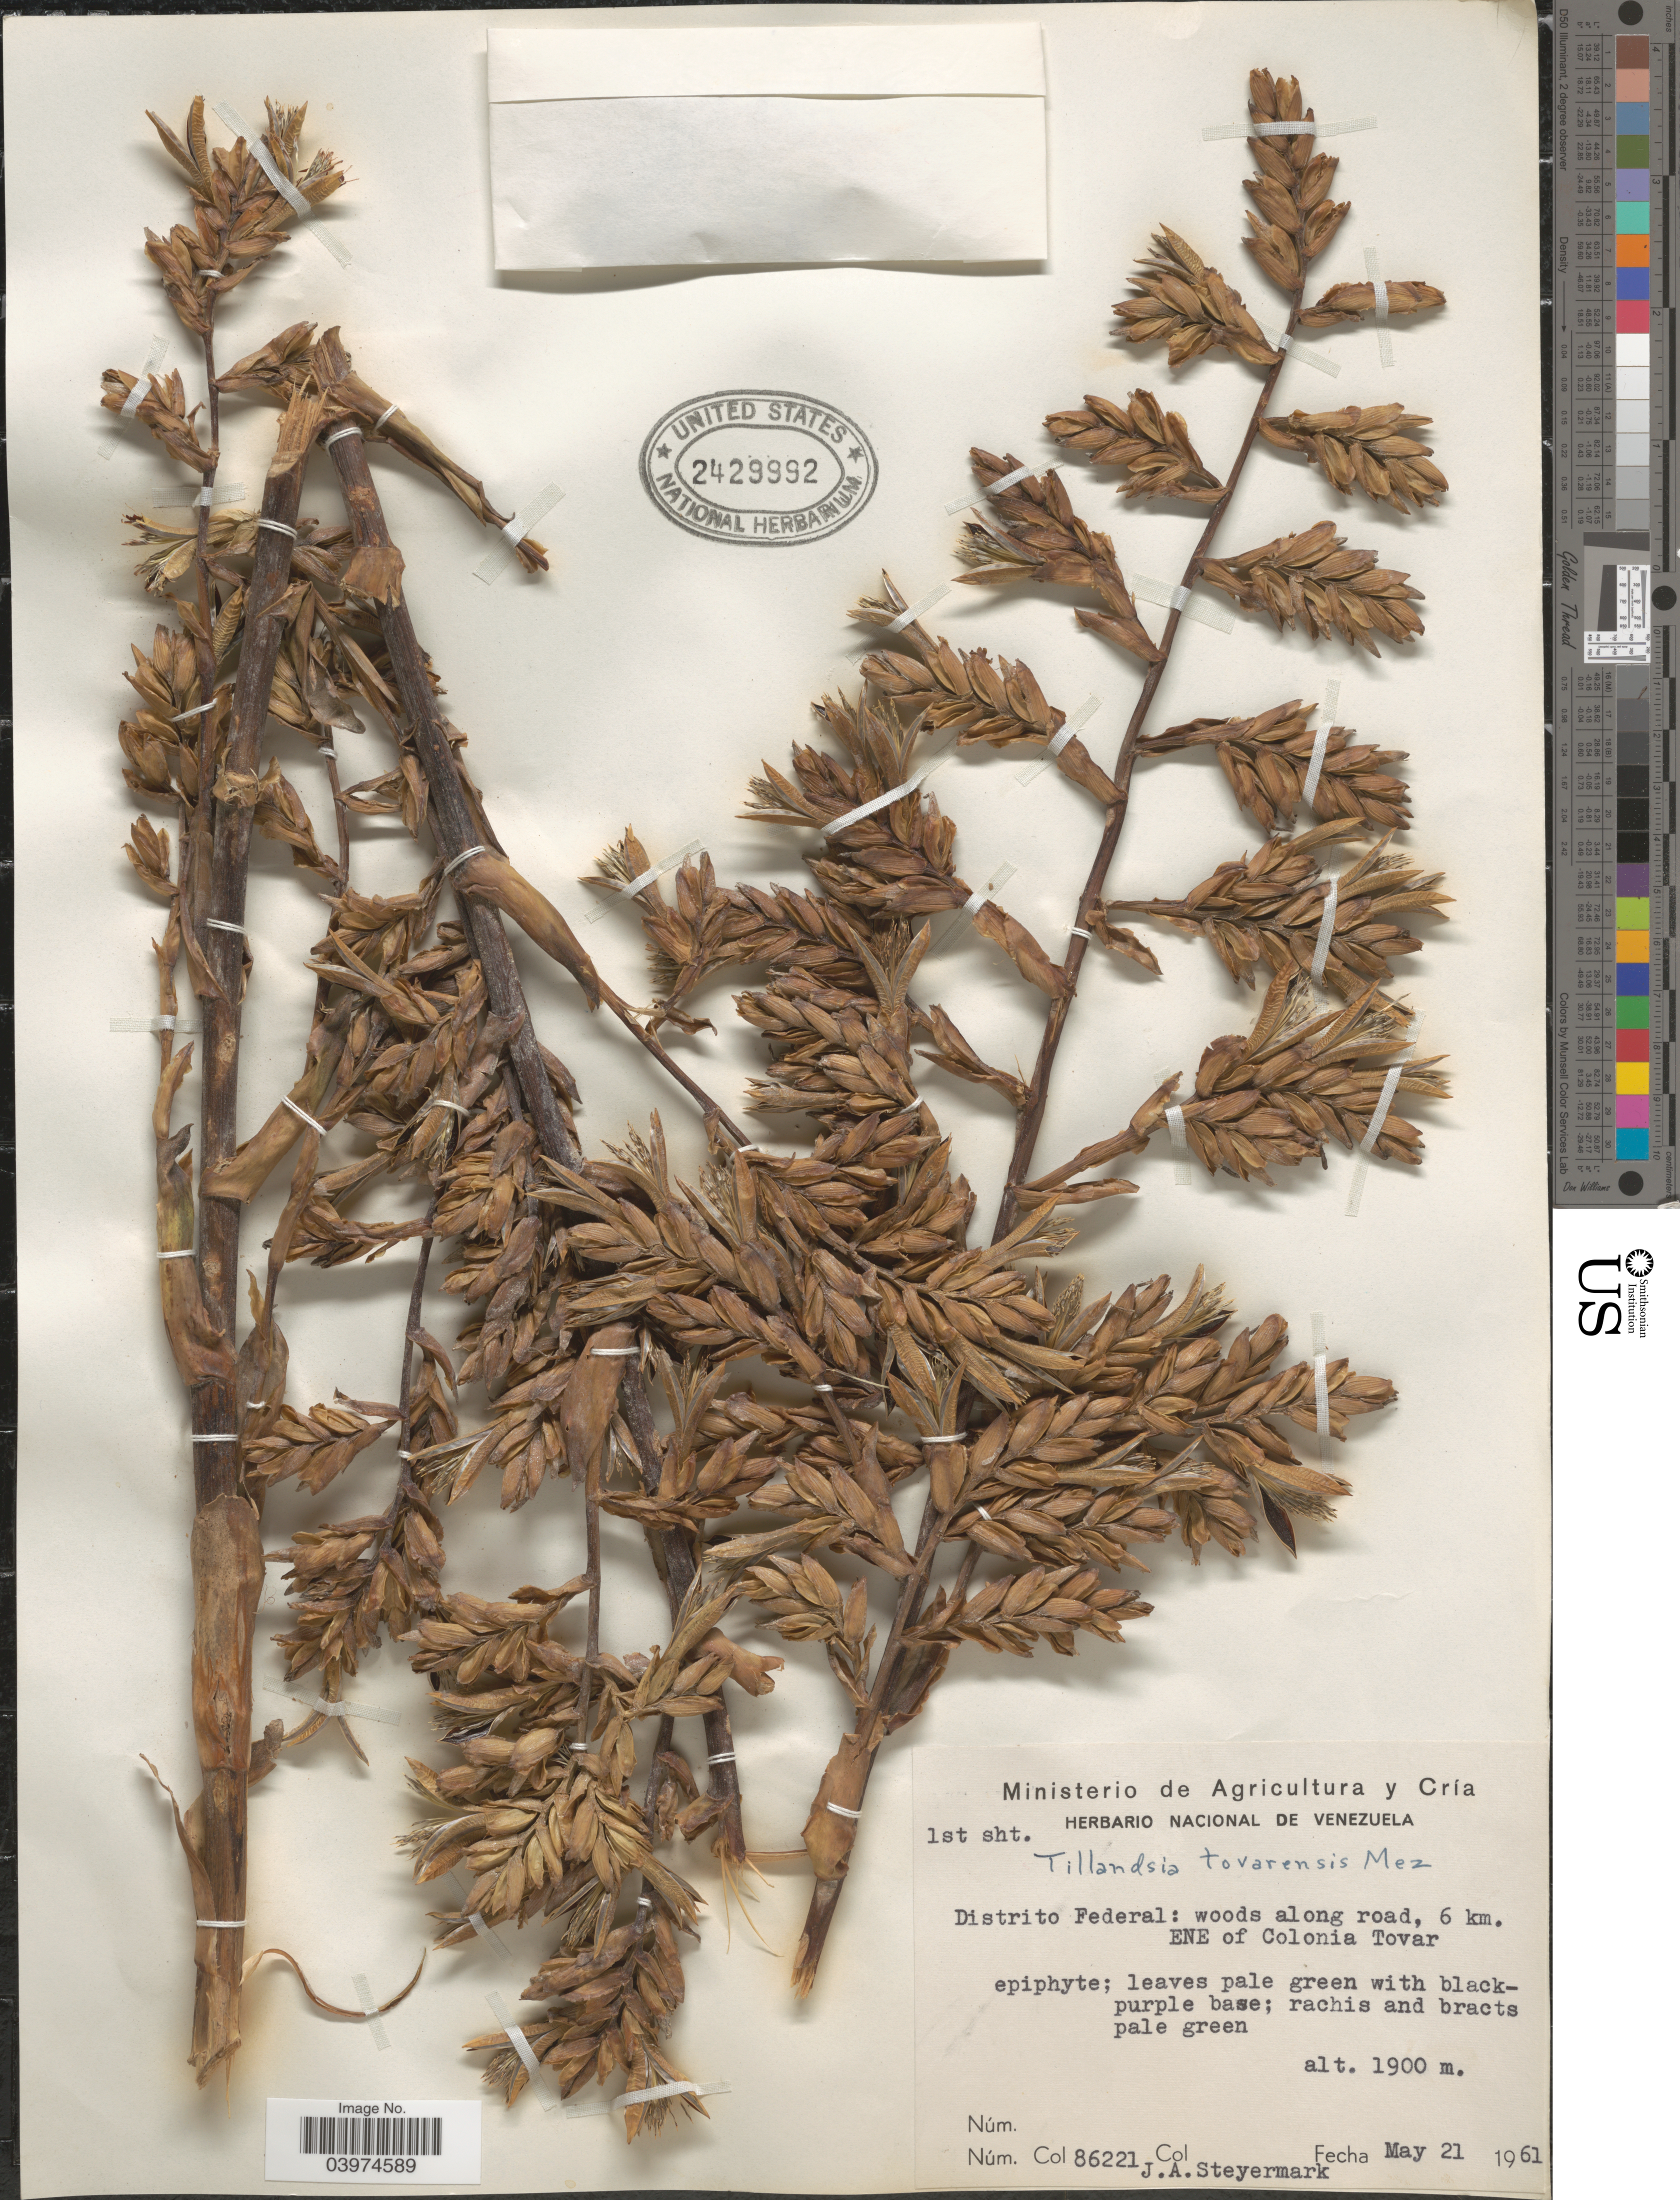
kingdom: Plantae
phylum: Tracheophyta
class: Liliopsida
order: Poales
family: Bromeliaceae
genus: Tillandsia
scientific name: Tillandsia tovarensis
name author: Mez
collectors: J. Steyermark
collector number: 86221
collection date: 1961-05-21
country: Venezuela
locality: Distrito Federal: woods along road, 6 km. ENE of Colonia Tovar.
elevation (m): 1900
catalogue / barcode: US 2429992